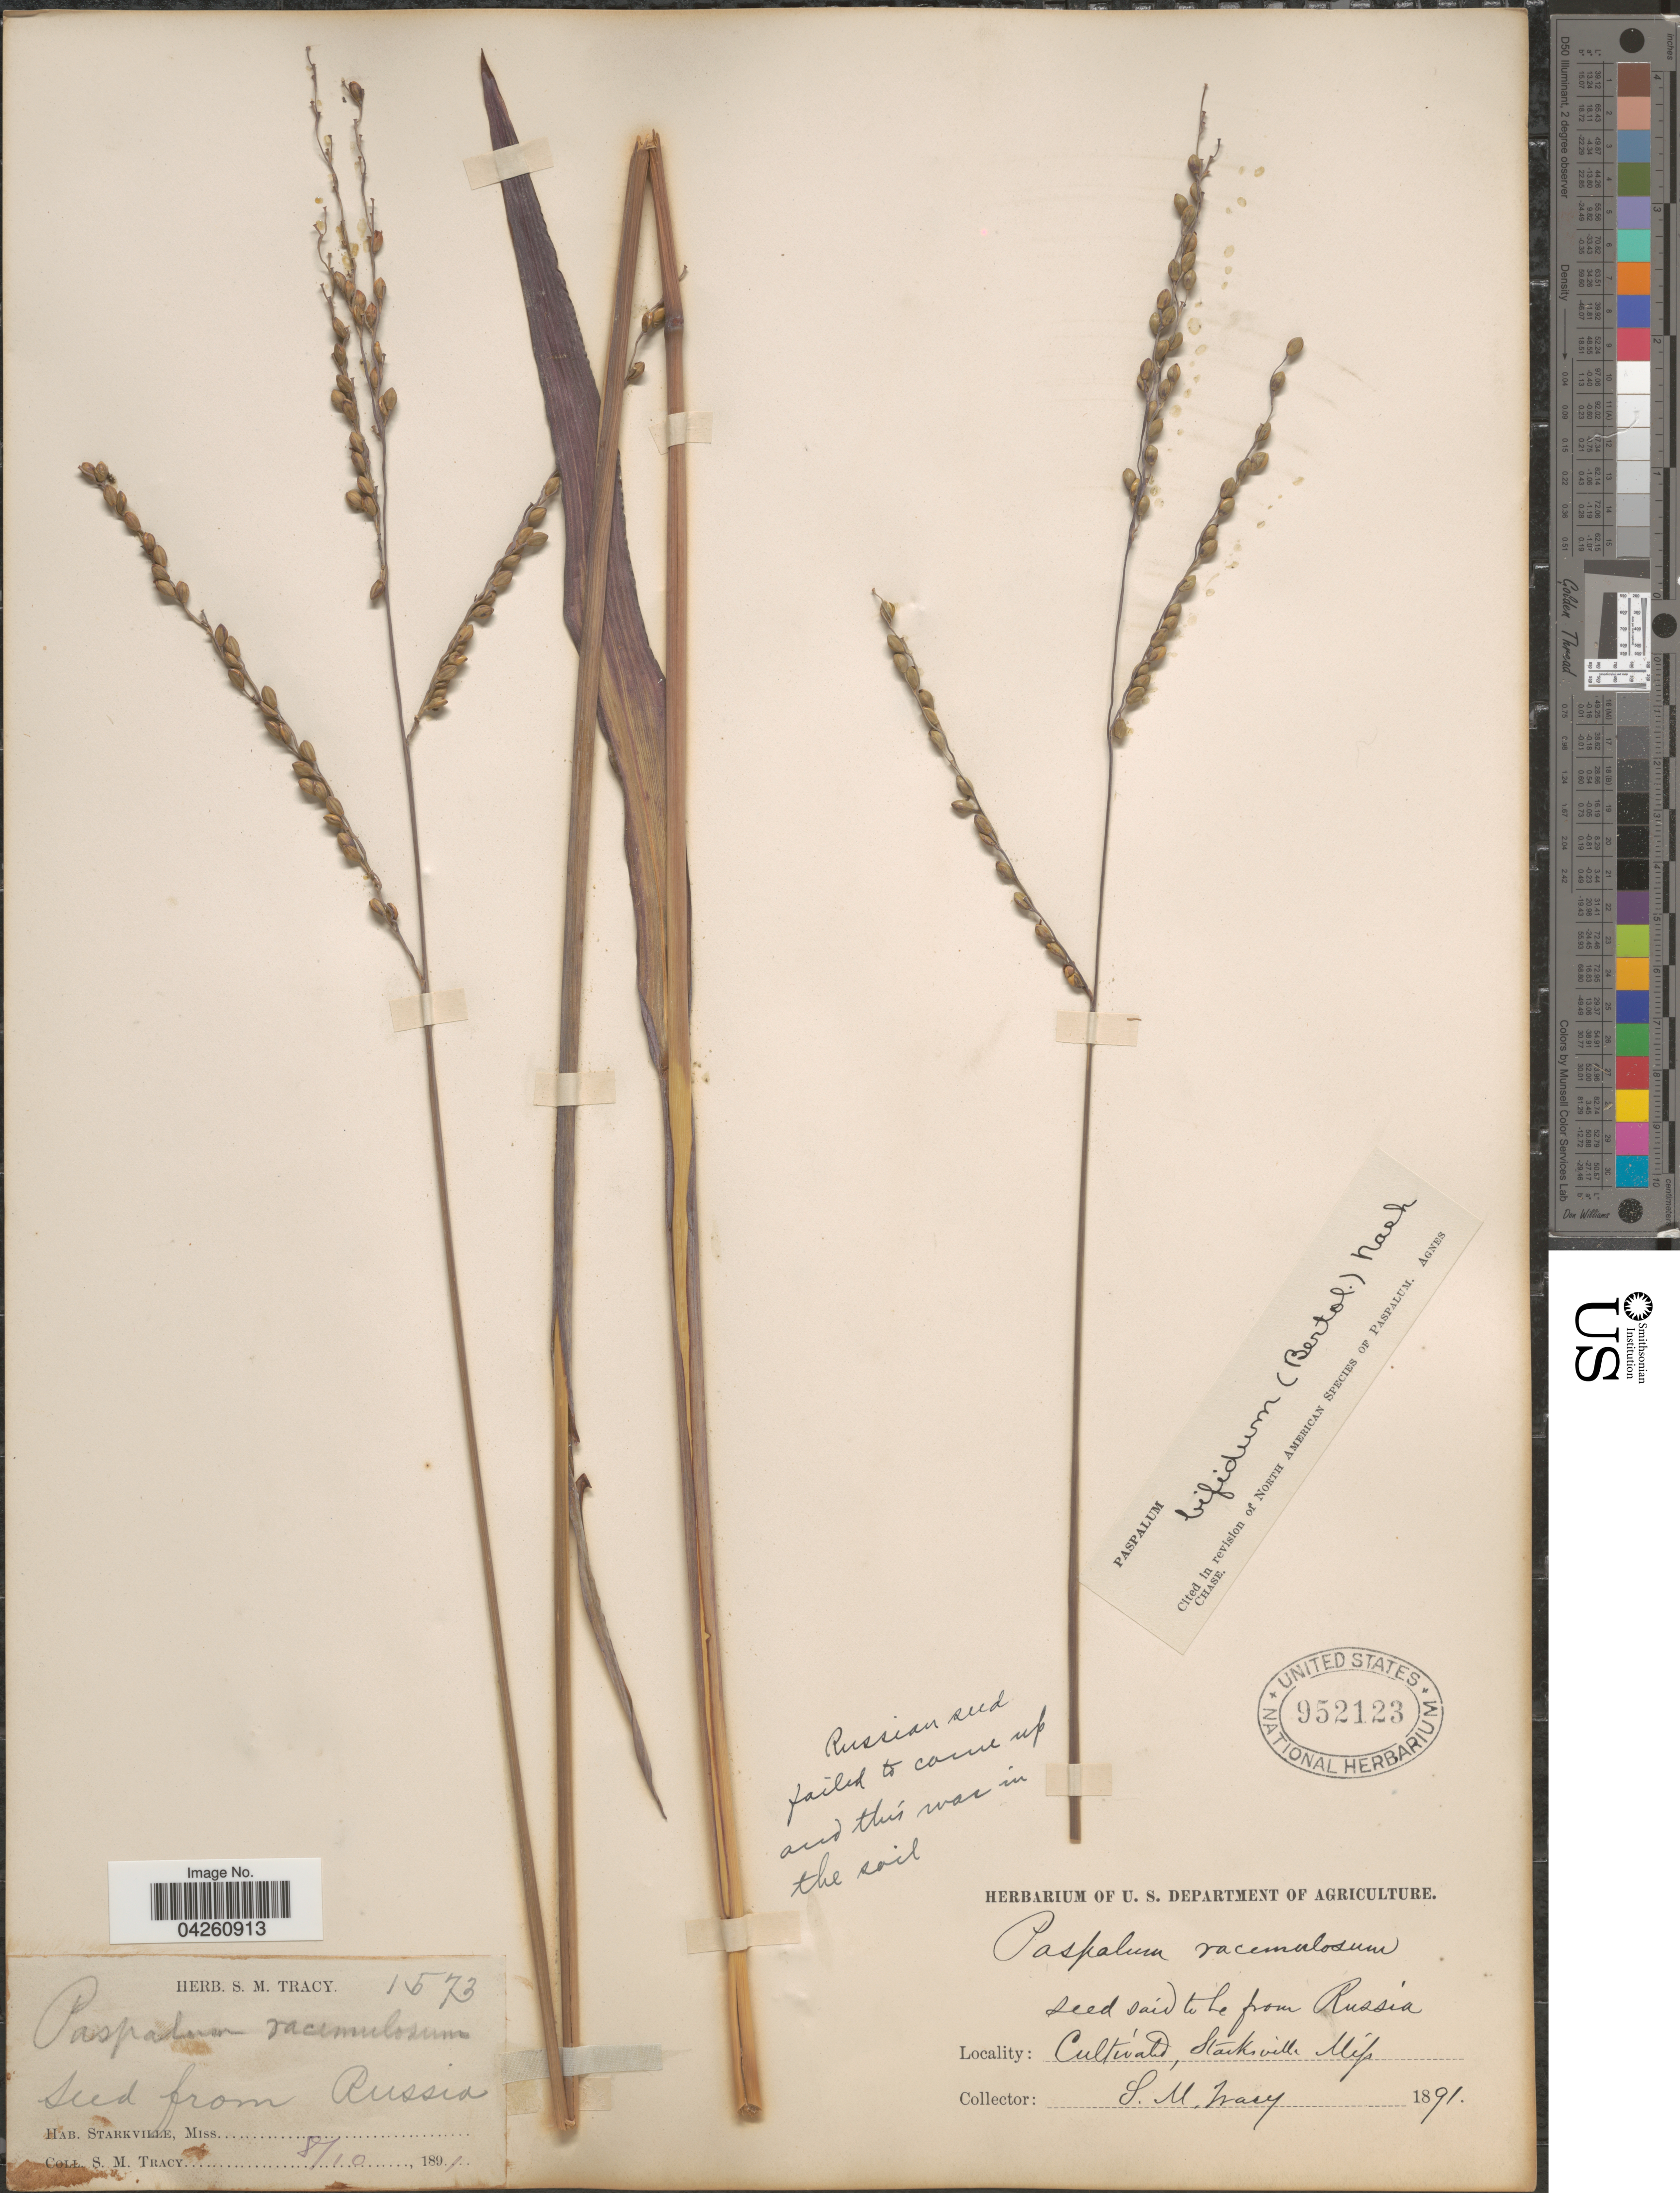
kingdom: Plantae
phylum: Tracheophyta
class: Liliopsida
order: Poales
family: Poaceae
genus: Paspalum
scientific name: Paspalum bifidum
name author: (Bertol.) Nash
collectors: S. M. Tracy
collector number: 1573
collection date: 1891-08-10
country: United States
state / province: Mississippi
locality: Starkville.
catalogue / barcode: US 952123